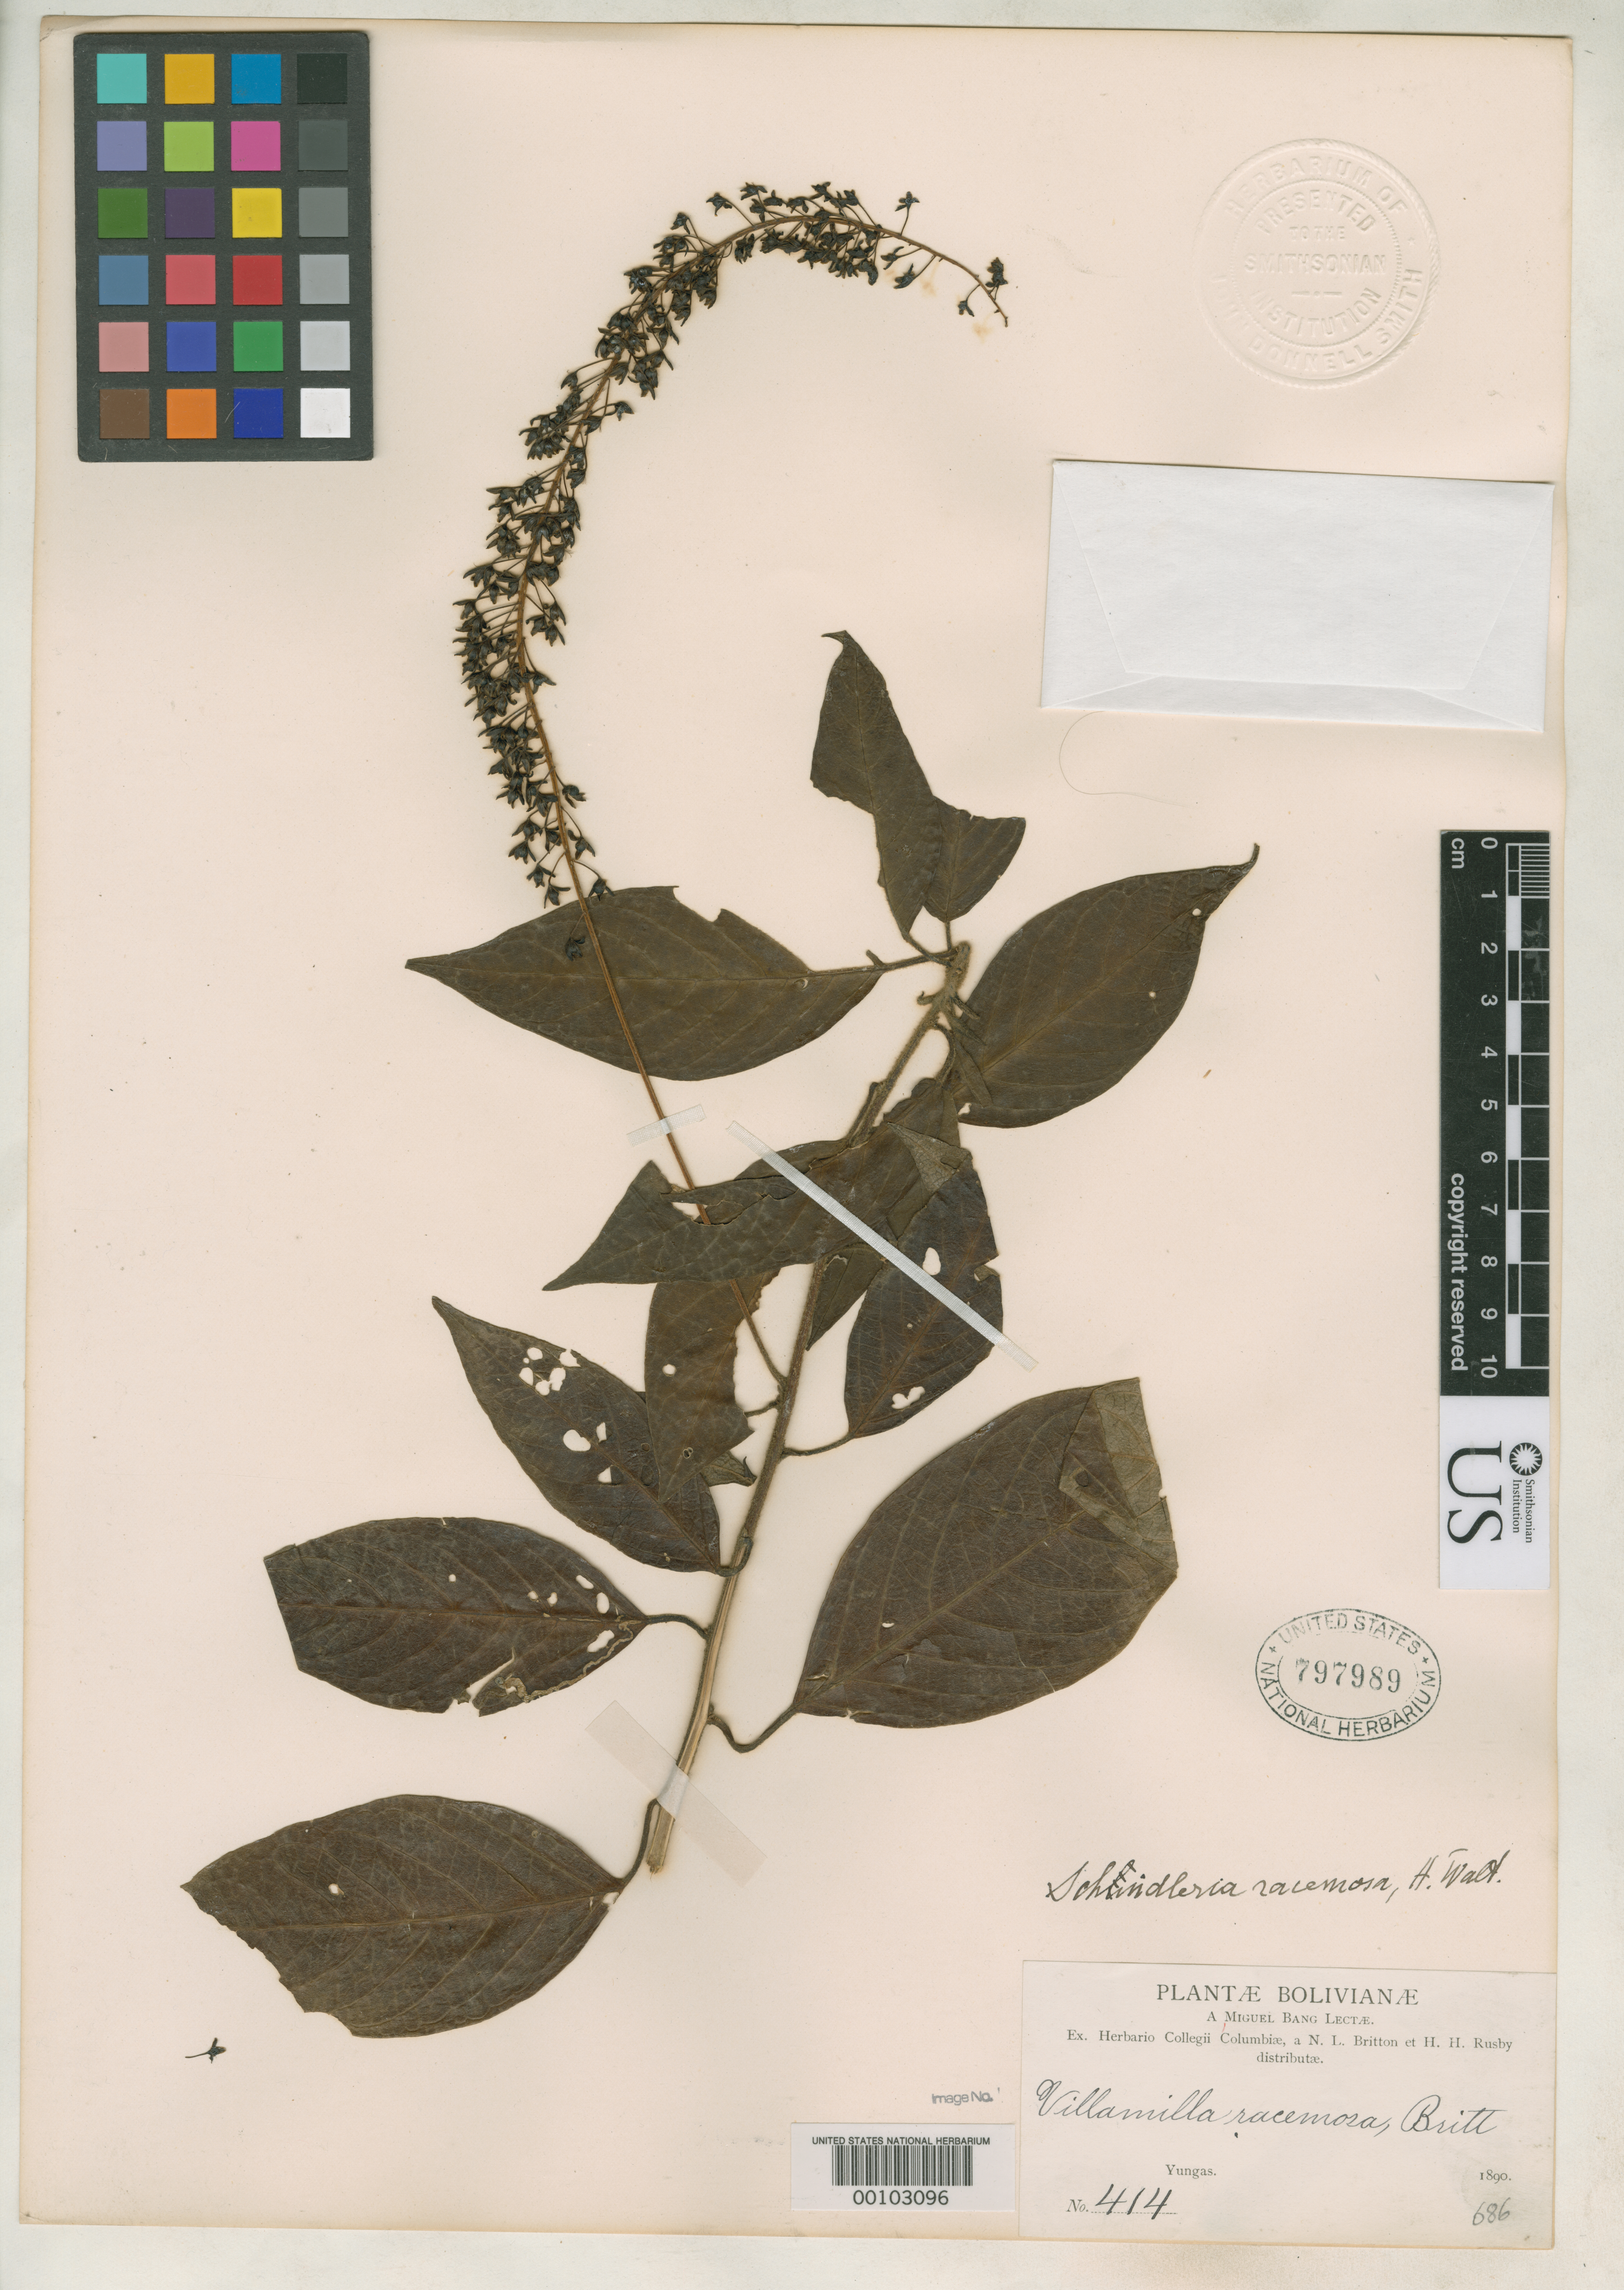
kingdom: Plantae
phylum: Tracheophyta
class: Magnoliopsida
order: Caryophyllales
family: Phytolaccaceae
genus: Villamilla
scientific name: Villamilla racemosa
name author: Britton in Rusby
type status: Isotype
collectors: M. Bang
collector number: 414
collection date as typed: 1890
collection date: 1890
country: Bolivia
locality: Yungas.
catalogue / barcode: US 797989